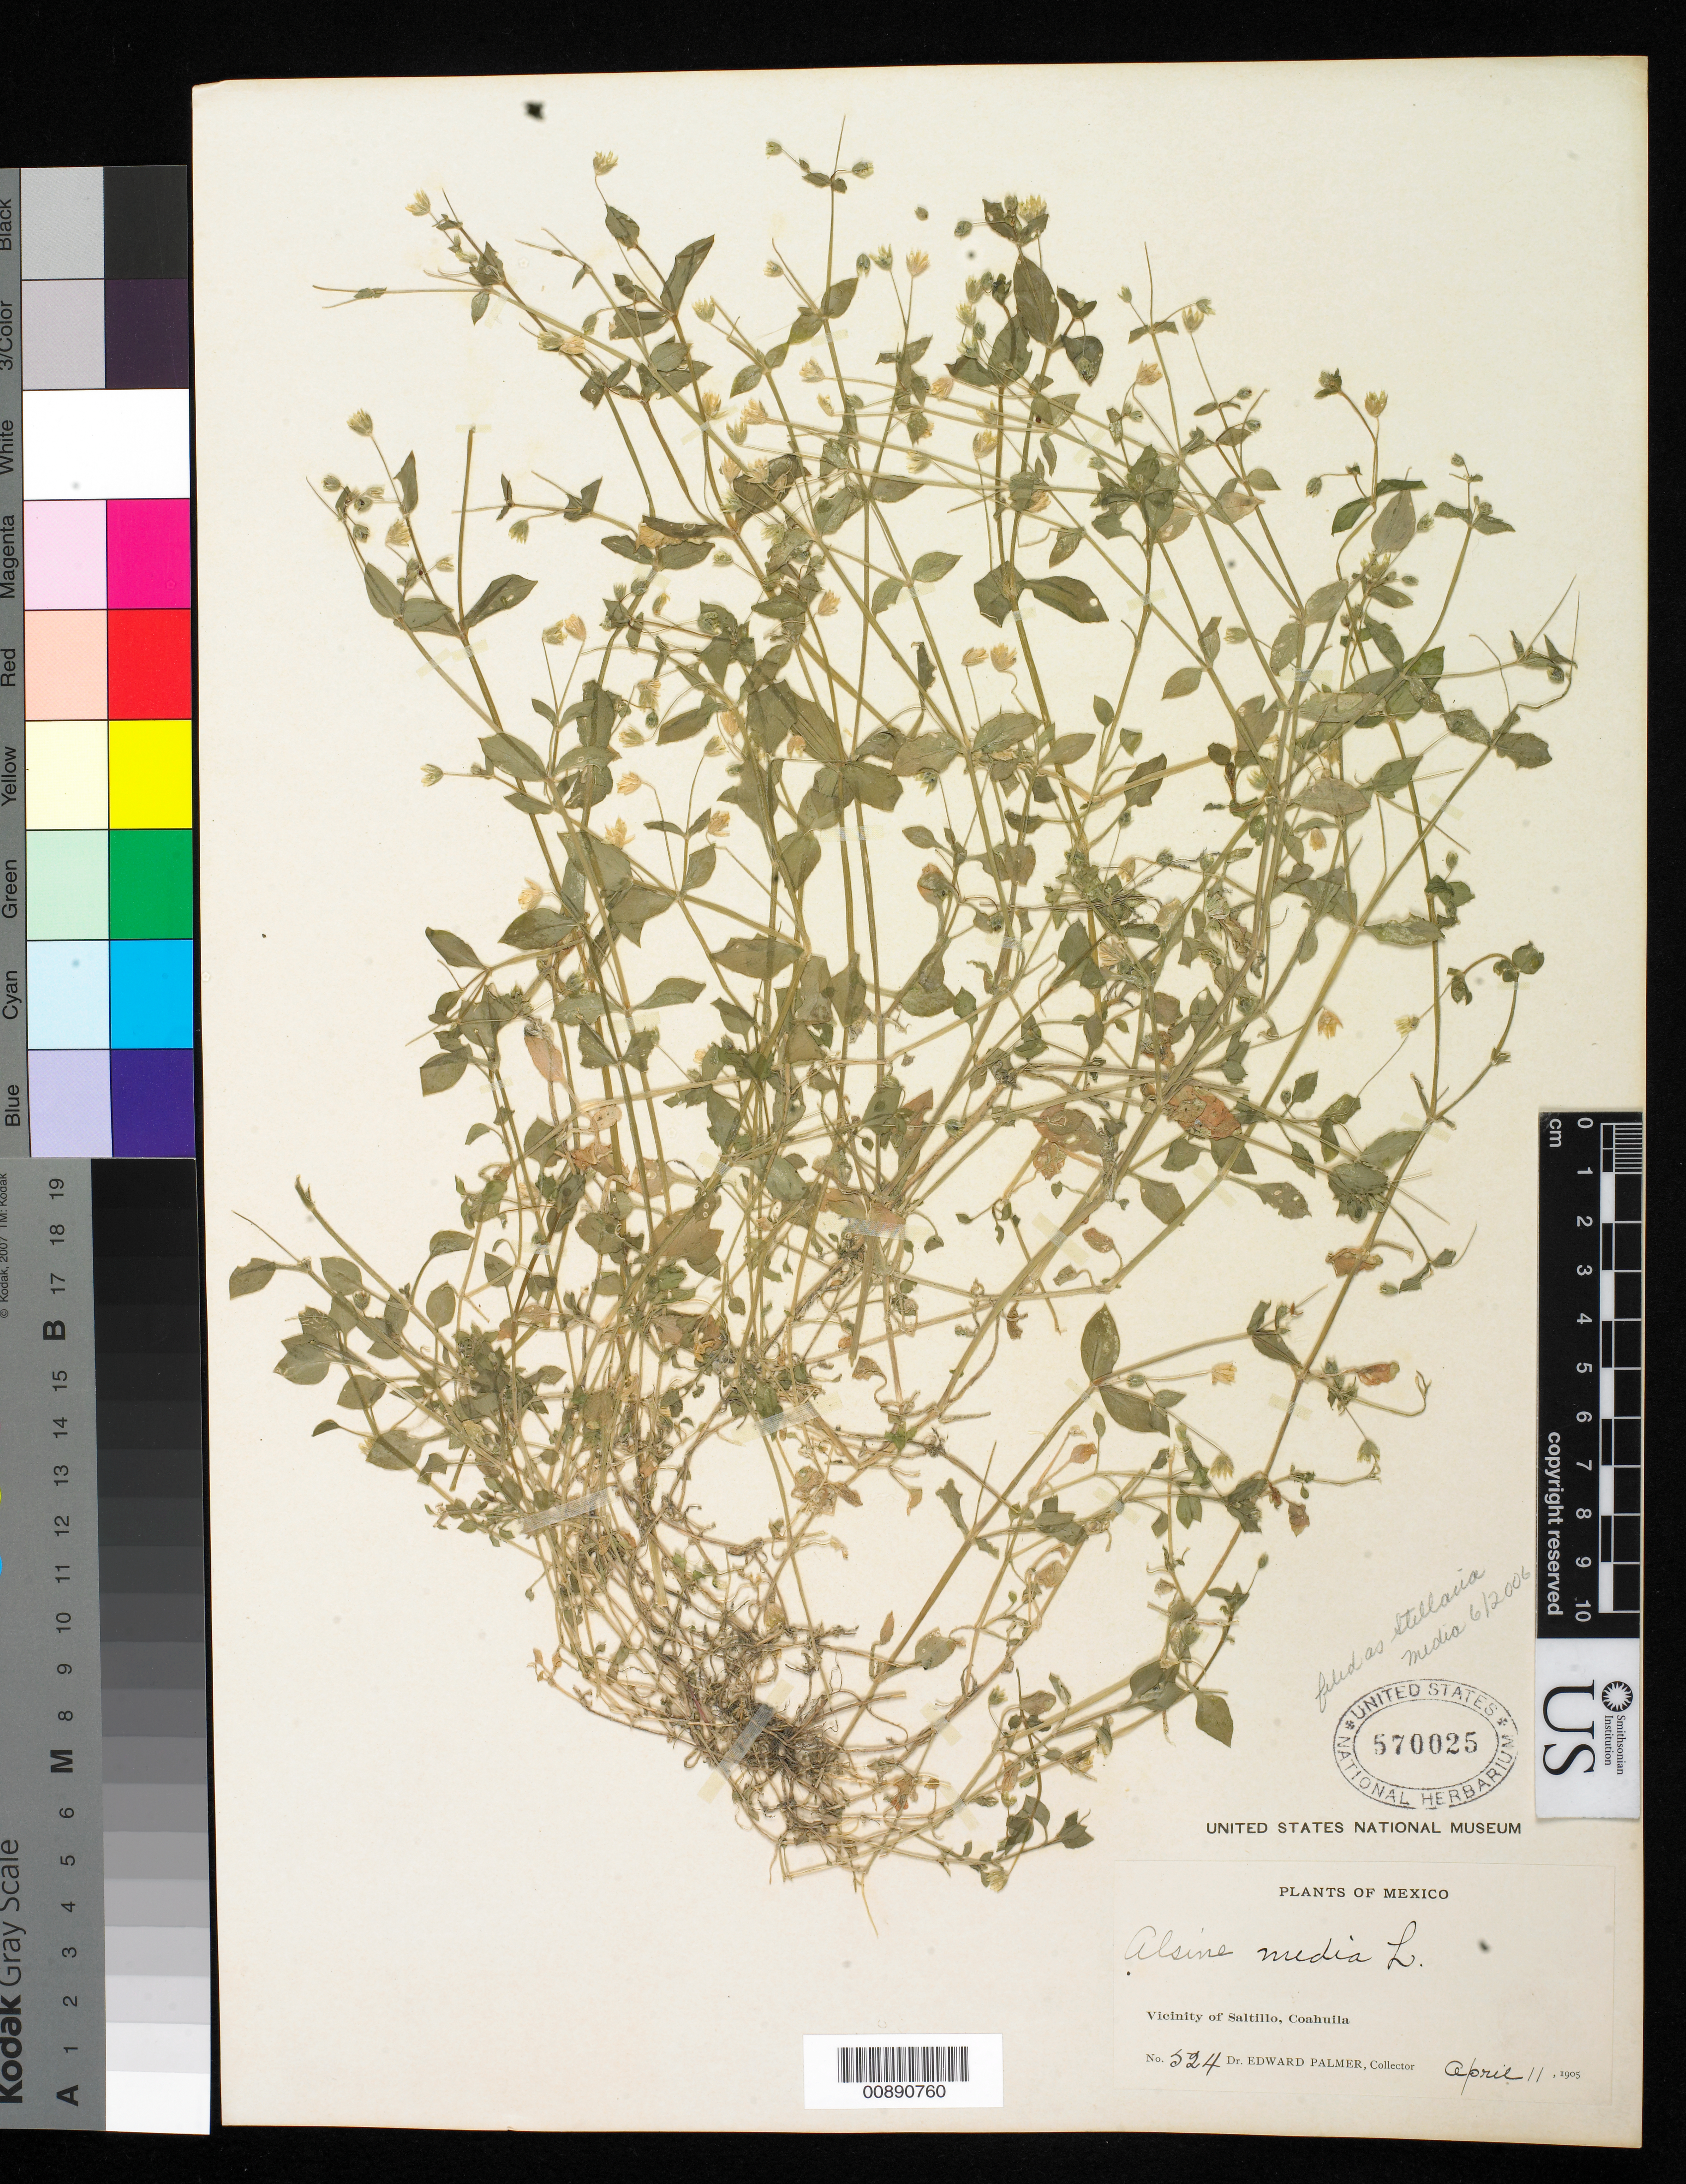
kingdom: Plantae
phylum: Tracheophyta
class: Magnoliopsida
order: Caryophyllales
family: Caryophyllaceae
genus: Stellaria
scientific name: Stellaria media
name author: (L.) Vill.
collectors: E. Palmer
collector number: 524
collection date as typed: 11 Apr 1905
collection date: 1905-04-11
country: Mexico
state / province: Coahuila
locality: Vicinity of Saltillo, Coahuila.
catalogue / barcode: US 570025